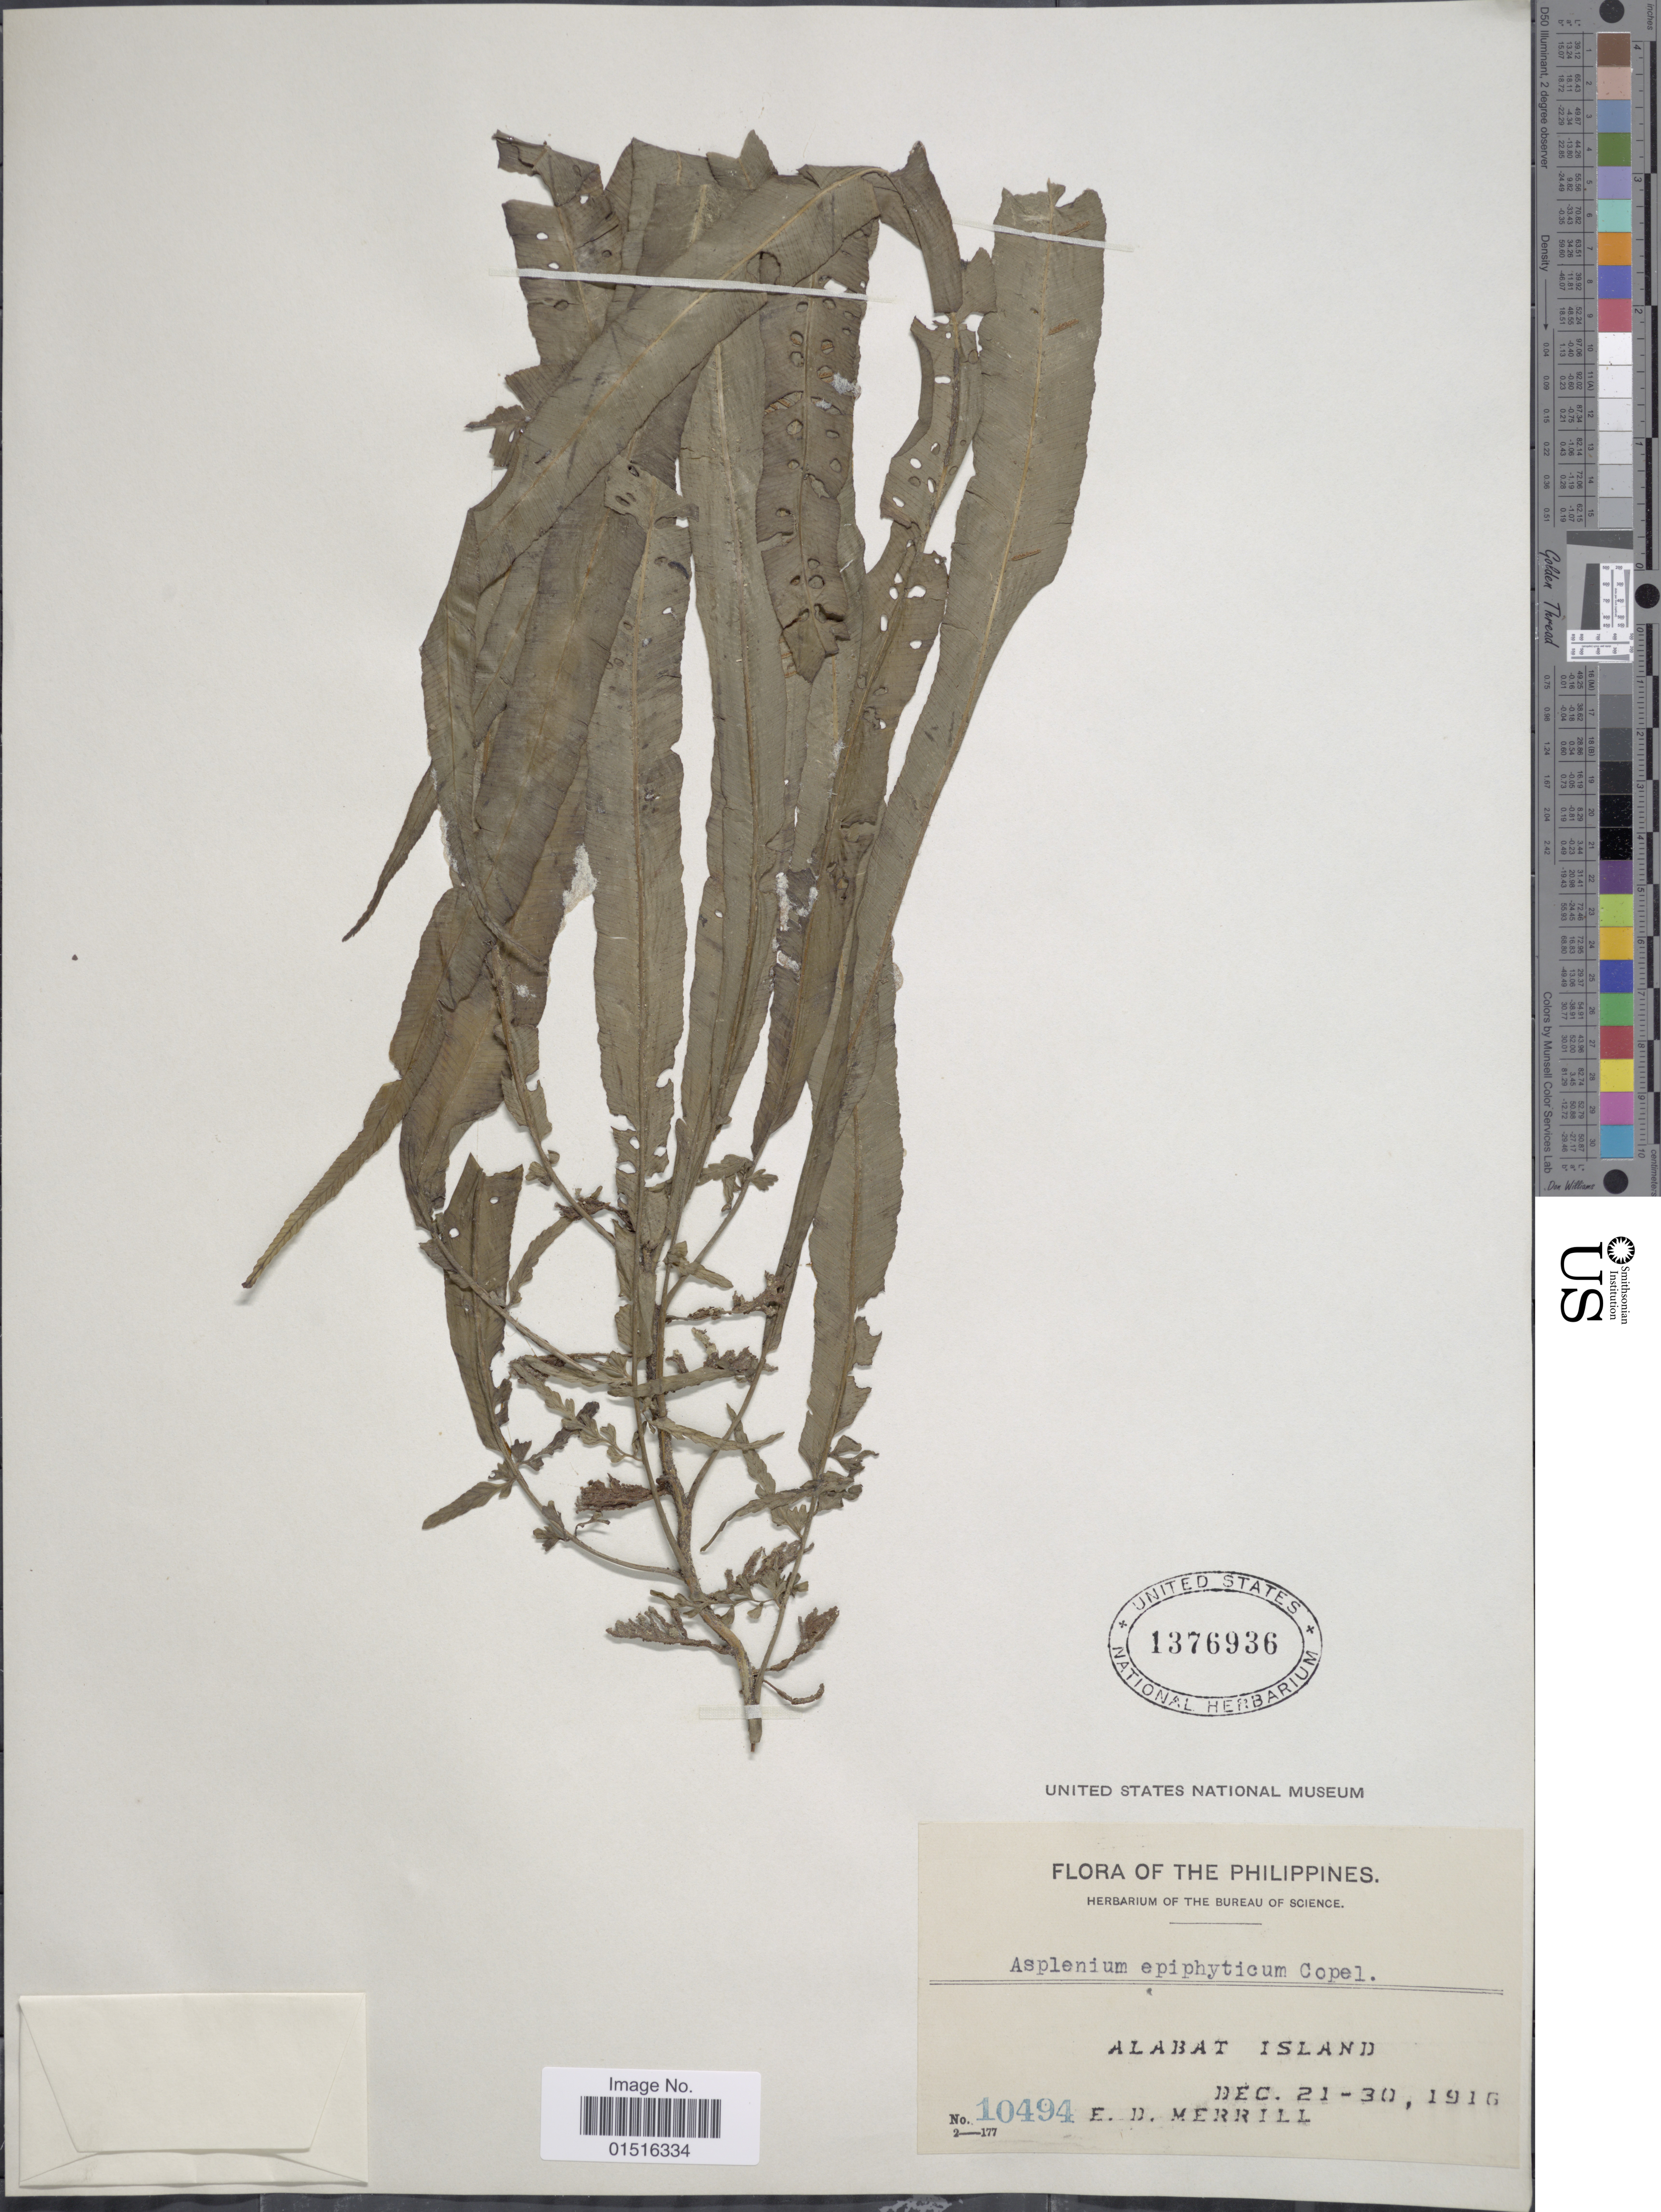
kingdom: Plantae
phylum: Tracheophyta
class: Polypodiopsida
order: Polypodiales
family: Aspleniaceae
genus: Asplenium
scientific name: Asplenium epiphyticum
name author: Copel.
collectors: E. D. Merrill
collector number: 10494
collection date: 1916-12-21/1916-12-30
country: Philippines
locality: Alabat Island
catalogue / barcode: US 1376936